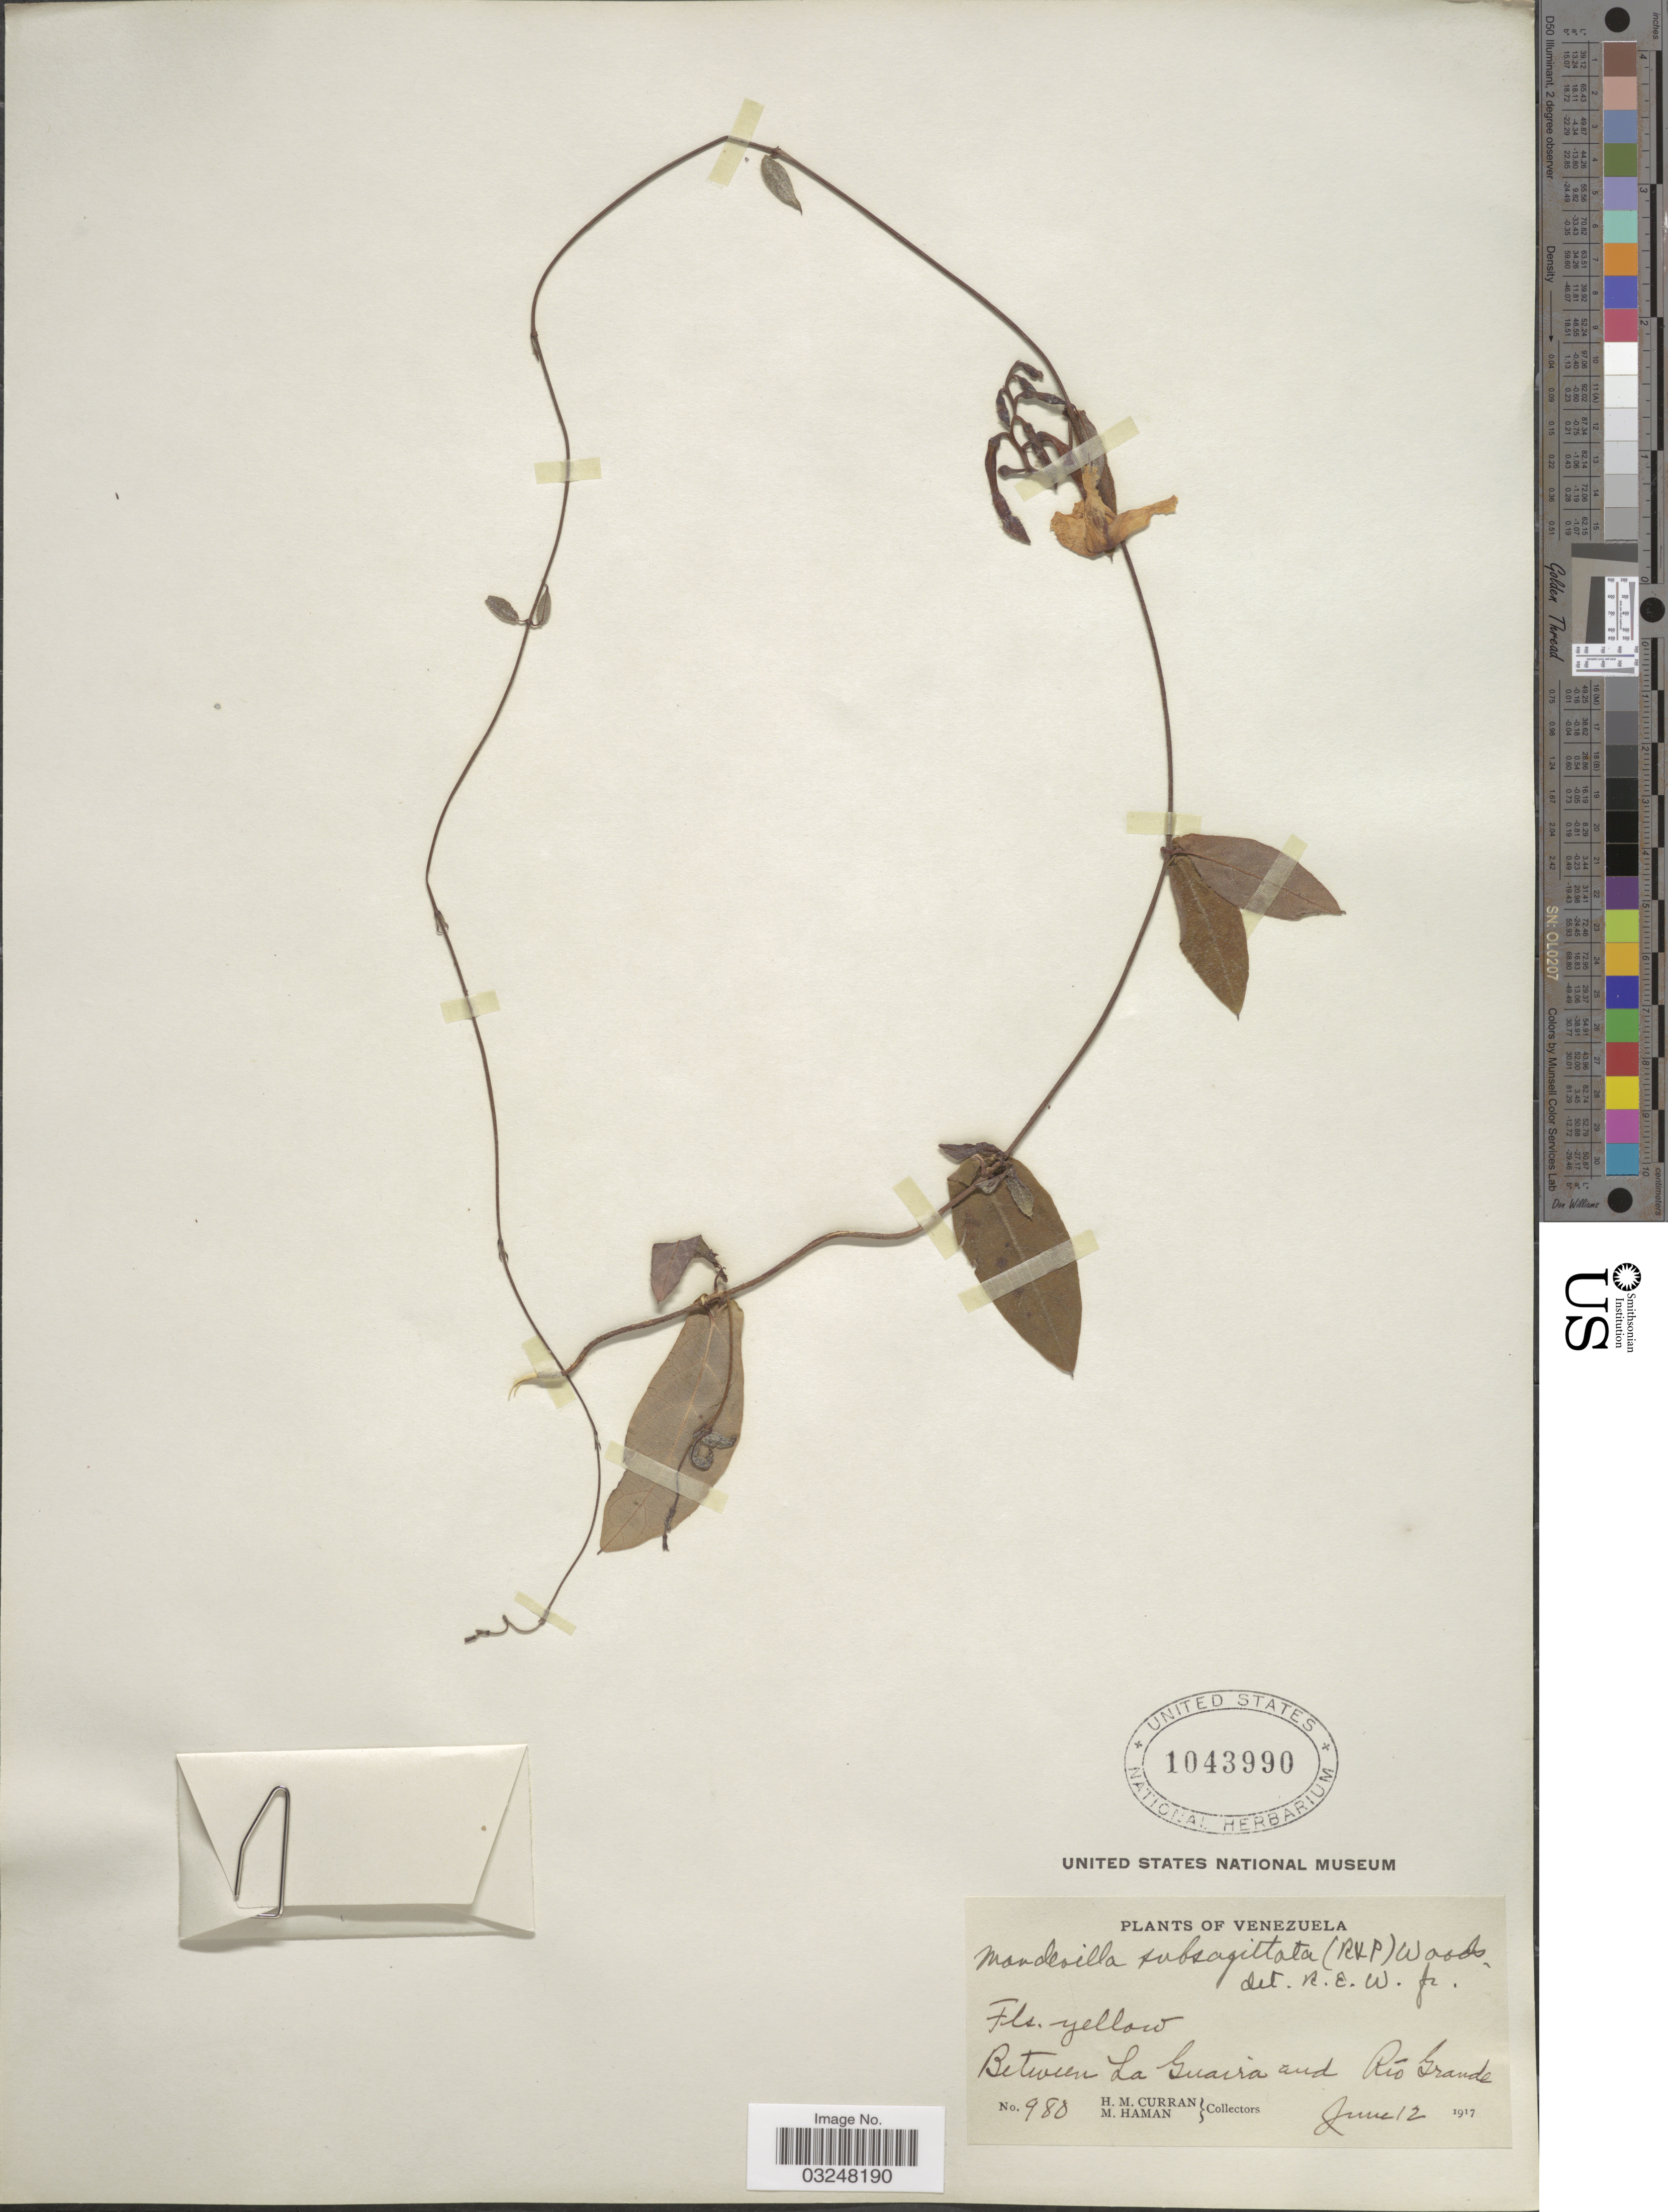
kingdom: Plantae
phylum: Tracheophyta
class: Magnoliopsida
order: Gentianales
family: Apocynaceae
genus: Mandevilla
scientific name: Mandevilla subsagittata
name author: (Ruiz & Pav.) Woodson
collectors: H. M. Curran & M. Haman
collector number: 980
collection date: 1917-06-12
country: Venezuela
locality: Between La Guaira and Río Grande.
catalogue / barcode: US 1043990